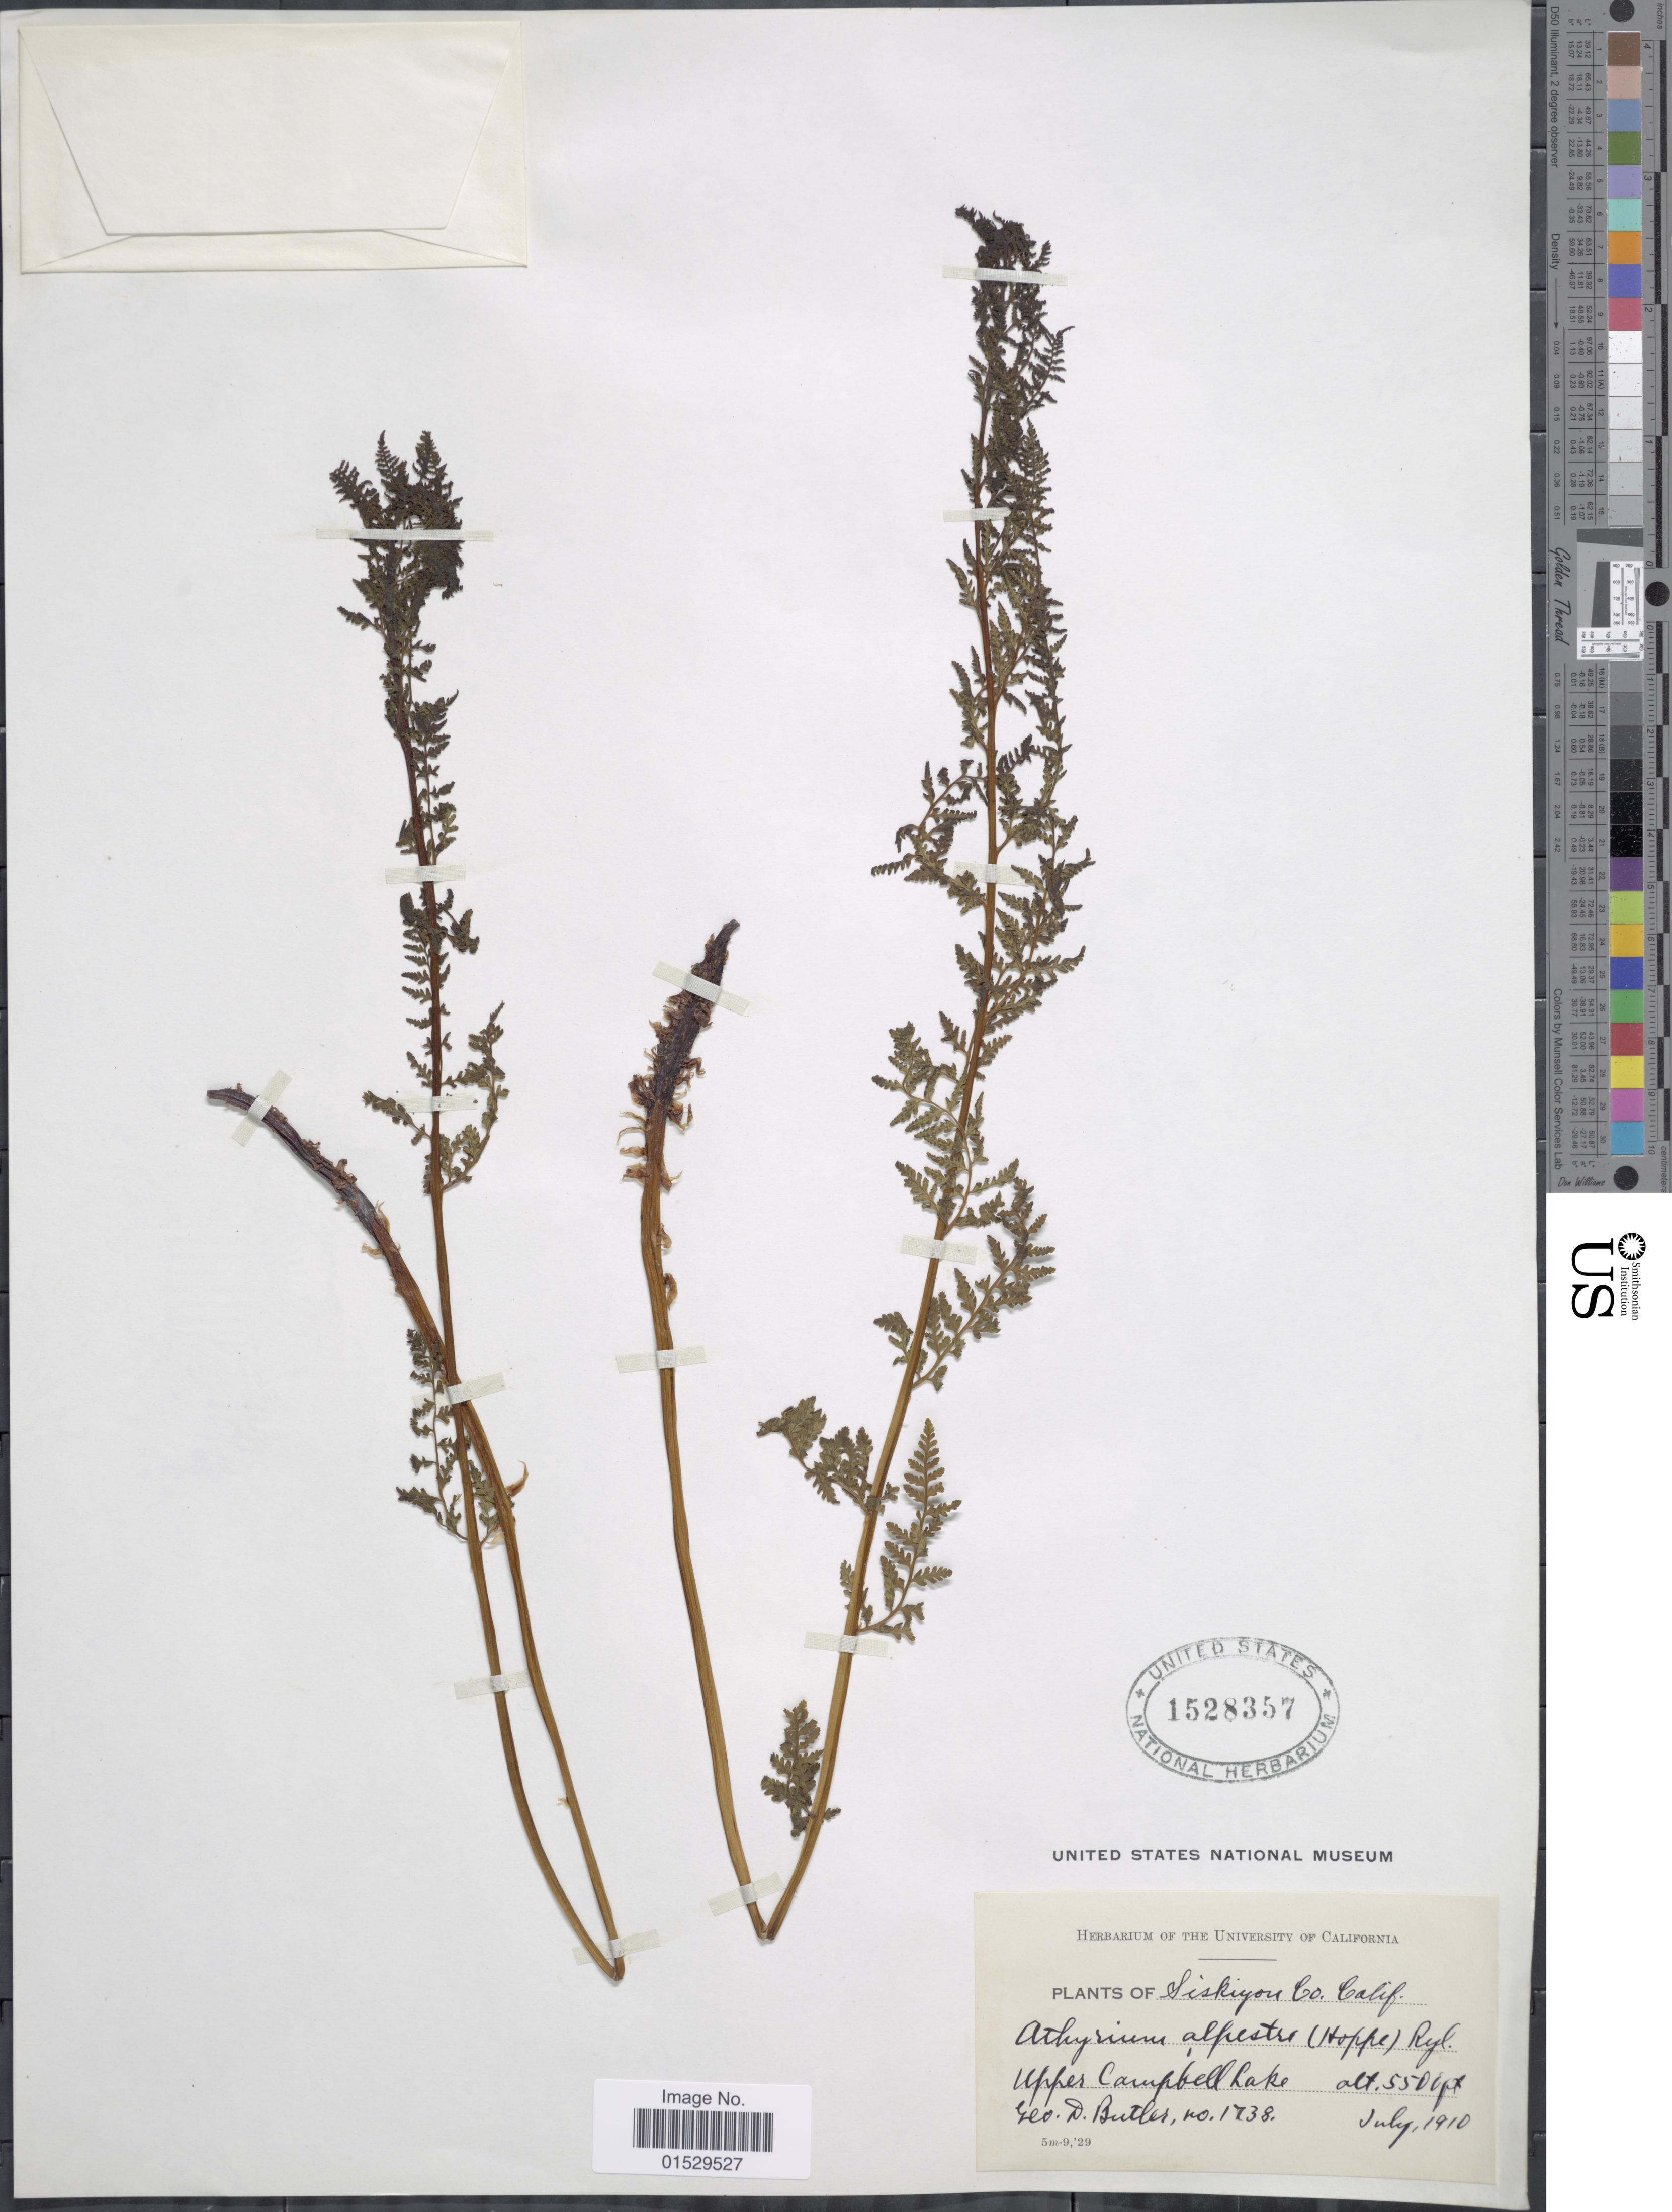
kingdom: Plantae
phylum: Tracheophyta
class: Polypodiopsida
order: Polypodiales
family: Athyriaceae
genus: Athyrium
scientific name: Athyrium distentifolilum subsp. americanum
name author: (Butters) Hultén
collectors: G. D. Butler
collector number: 1738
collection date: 1910-07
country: United States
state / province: California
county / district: Siskiyou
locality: Siskiyou Co., Calif., Upper Campbell Lake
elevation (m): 1676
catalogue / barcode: US 1528357